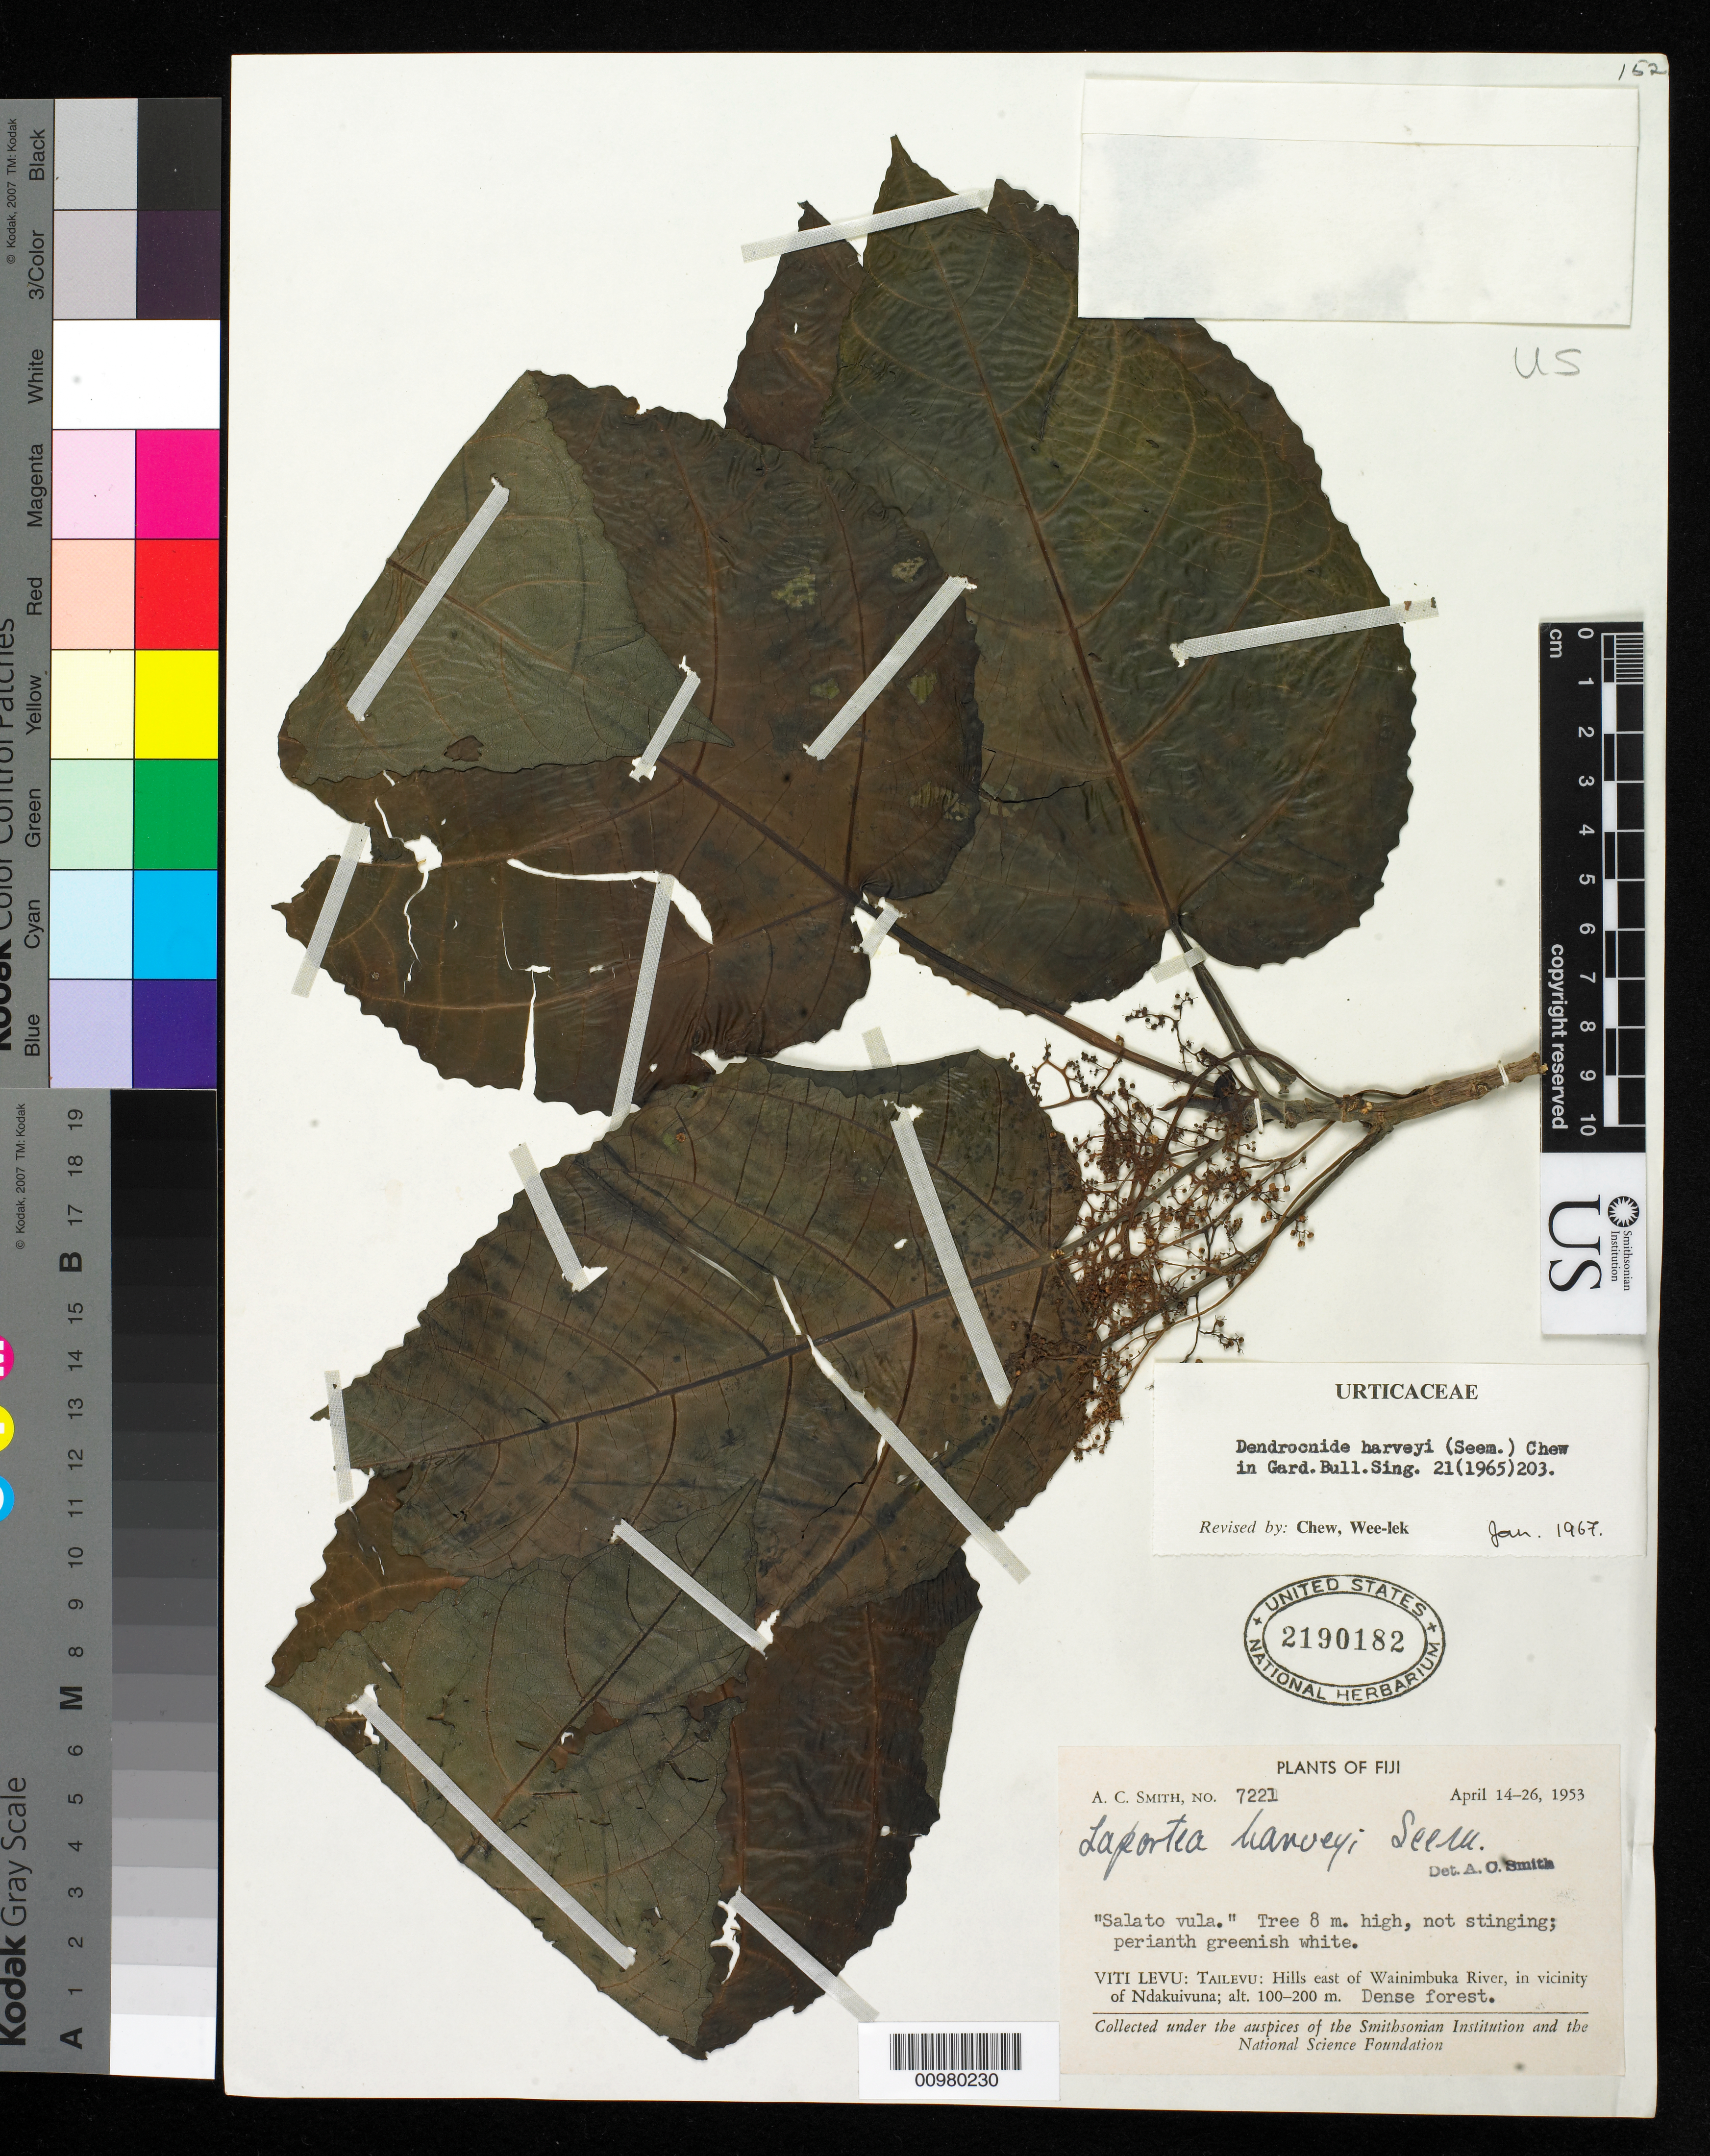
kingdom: Plantae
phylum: Tracheophyta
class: Magnoliopsida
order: Rosales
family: Urticaceae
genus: Dendrocnide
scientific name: Dendrocnide harveyi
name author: (Seem.) Chew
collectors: C. A. Smith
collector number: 7221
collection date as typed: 14 Apr 1953 to 26 Apr 1953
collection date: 1953-04-14/1953-04-26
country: Fiji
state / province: Central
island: Viti Levu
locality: Hills east of Wainimbuka River, in vicinity of Ndakuivuna. Tailevu.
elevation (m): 100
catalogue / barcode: US 2190182